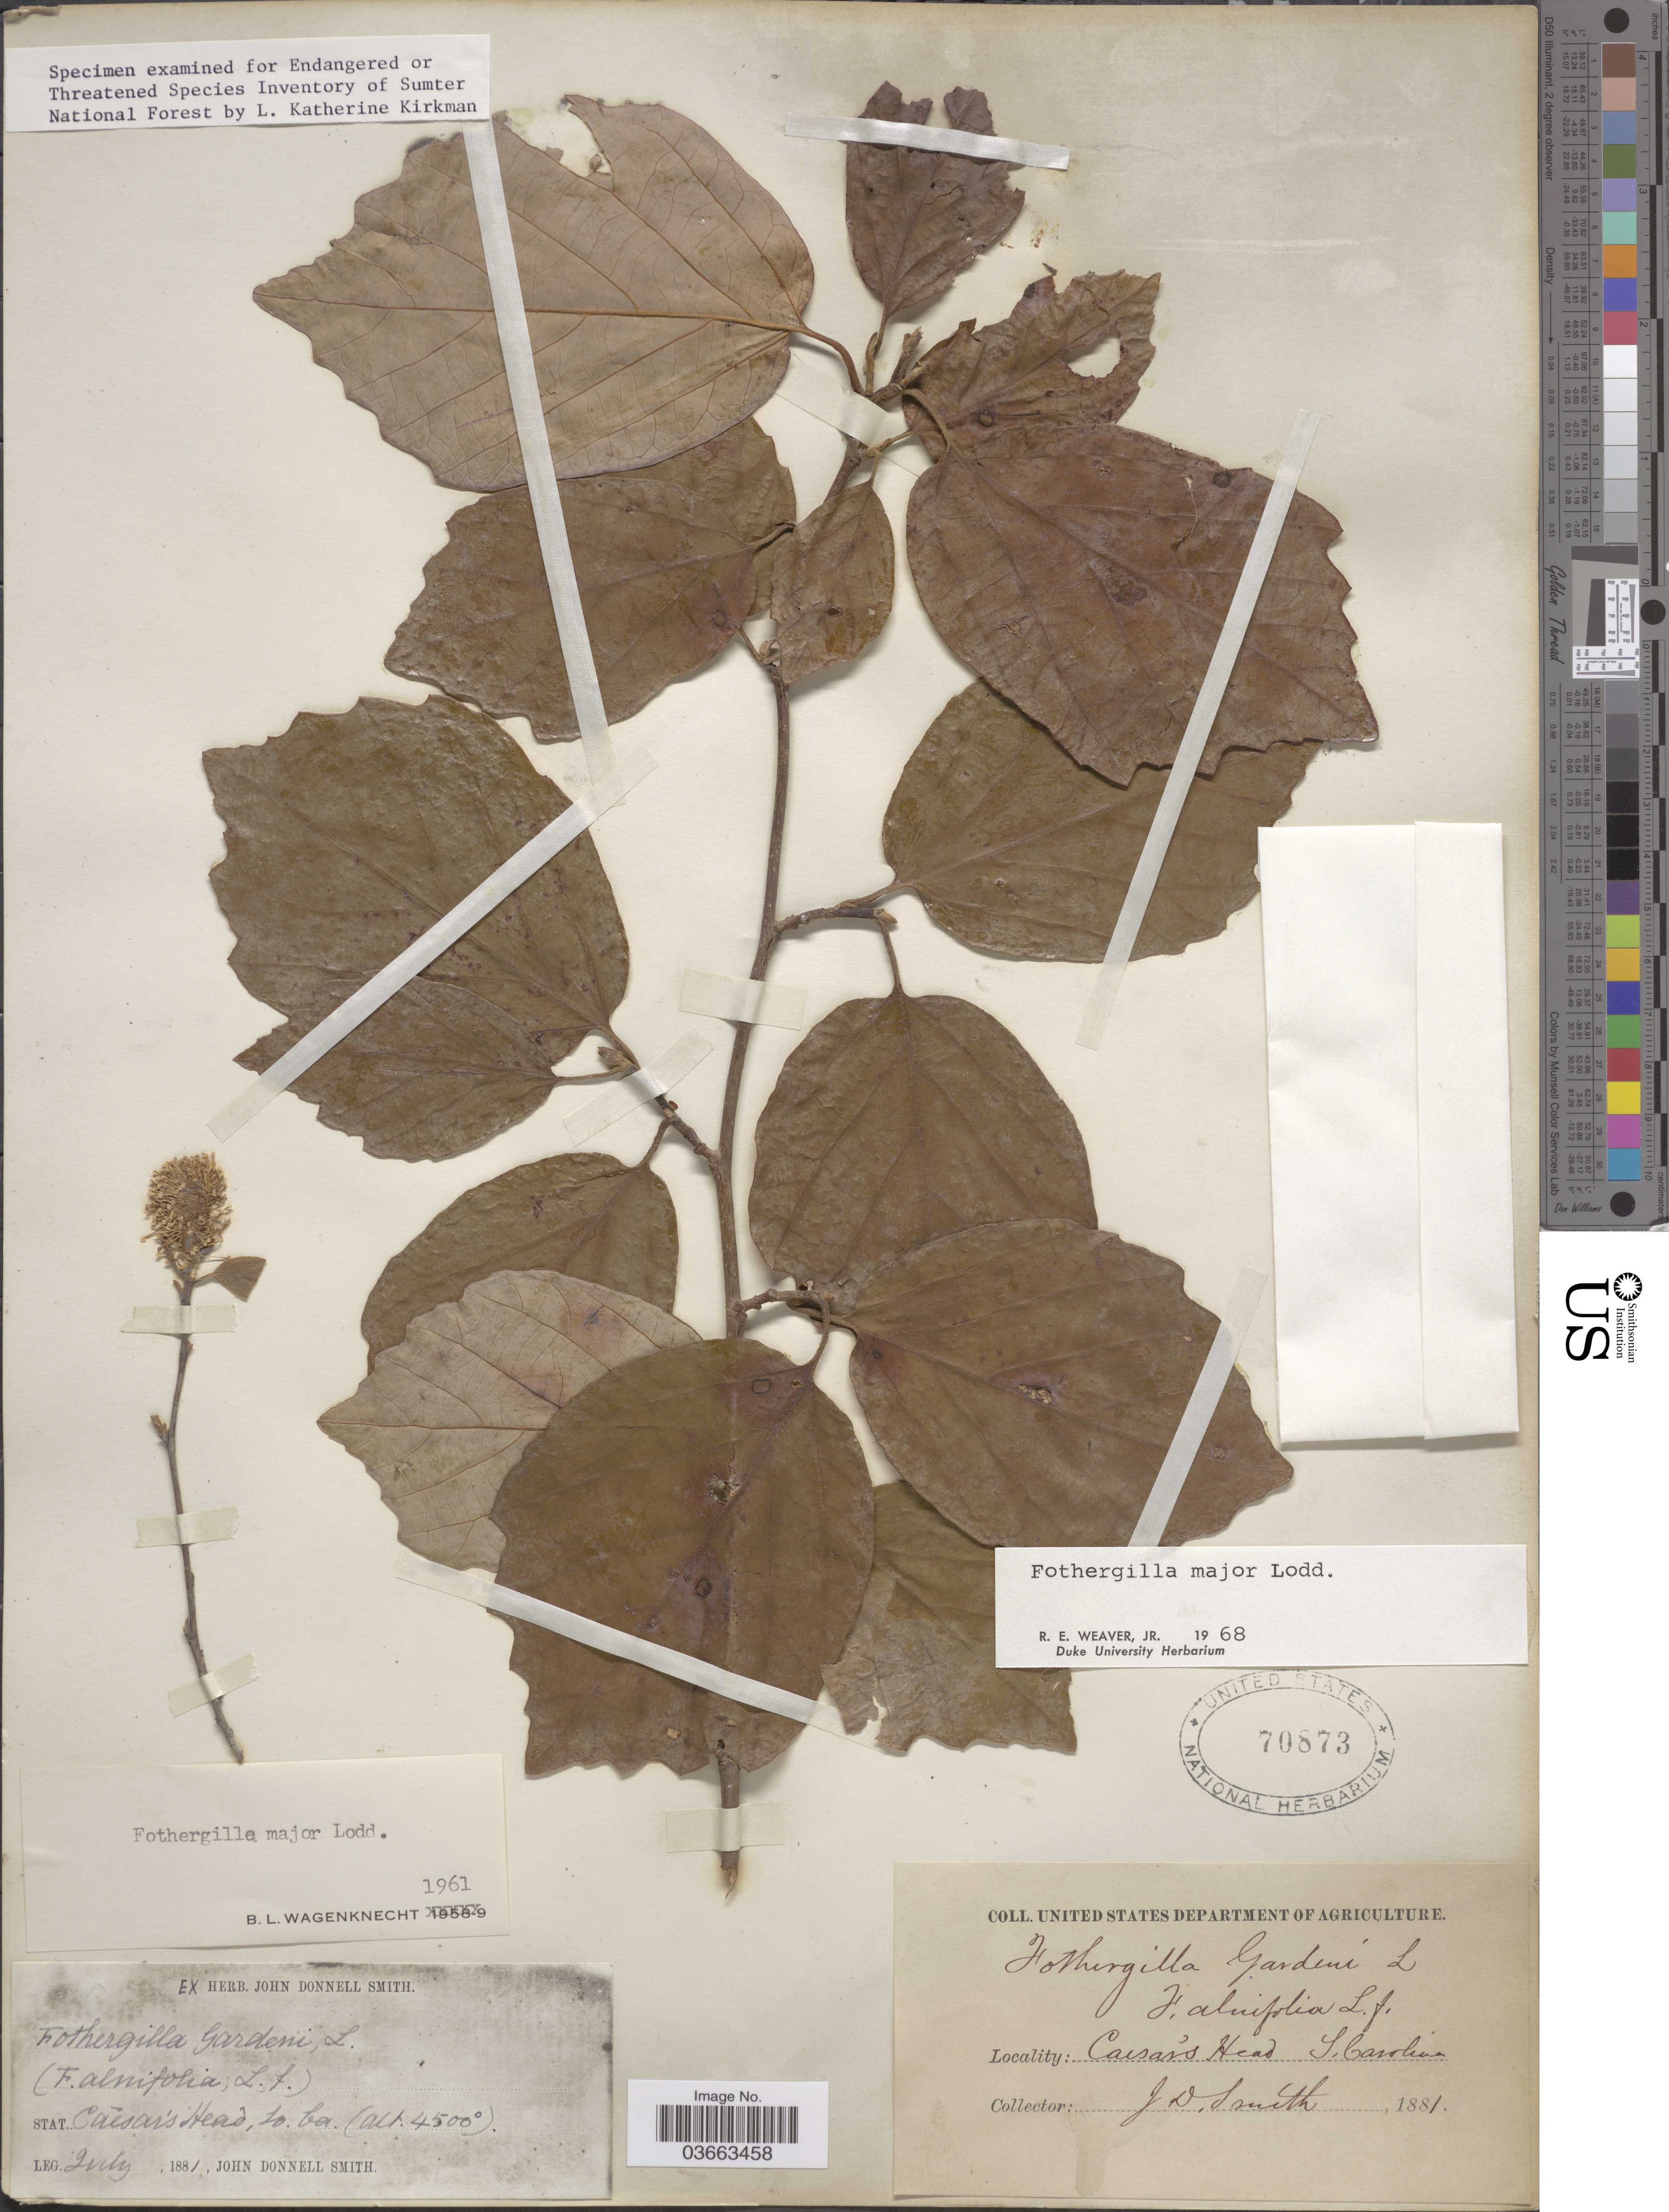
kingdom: Plantae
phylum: Tracheophyta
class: Magnoliopsida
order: Saxifragales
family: Hamamelidaceae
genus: Fothergilla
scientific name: Fothergilla major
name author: Lodd.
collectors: J. Donnell Smith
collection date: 1881-07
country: United States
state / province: South Carolina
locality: Cáesar's Head.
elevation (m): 1372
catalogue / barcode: US 70873